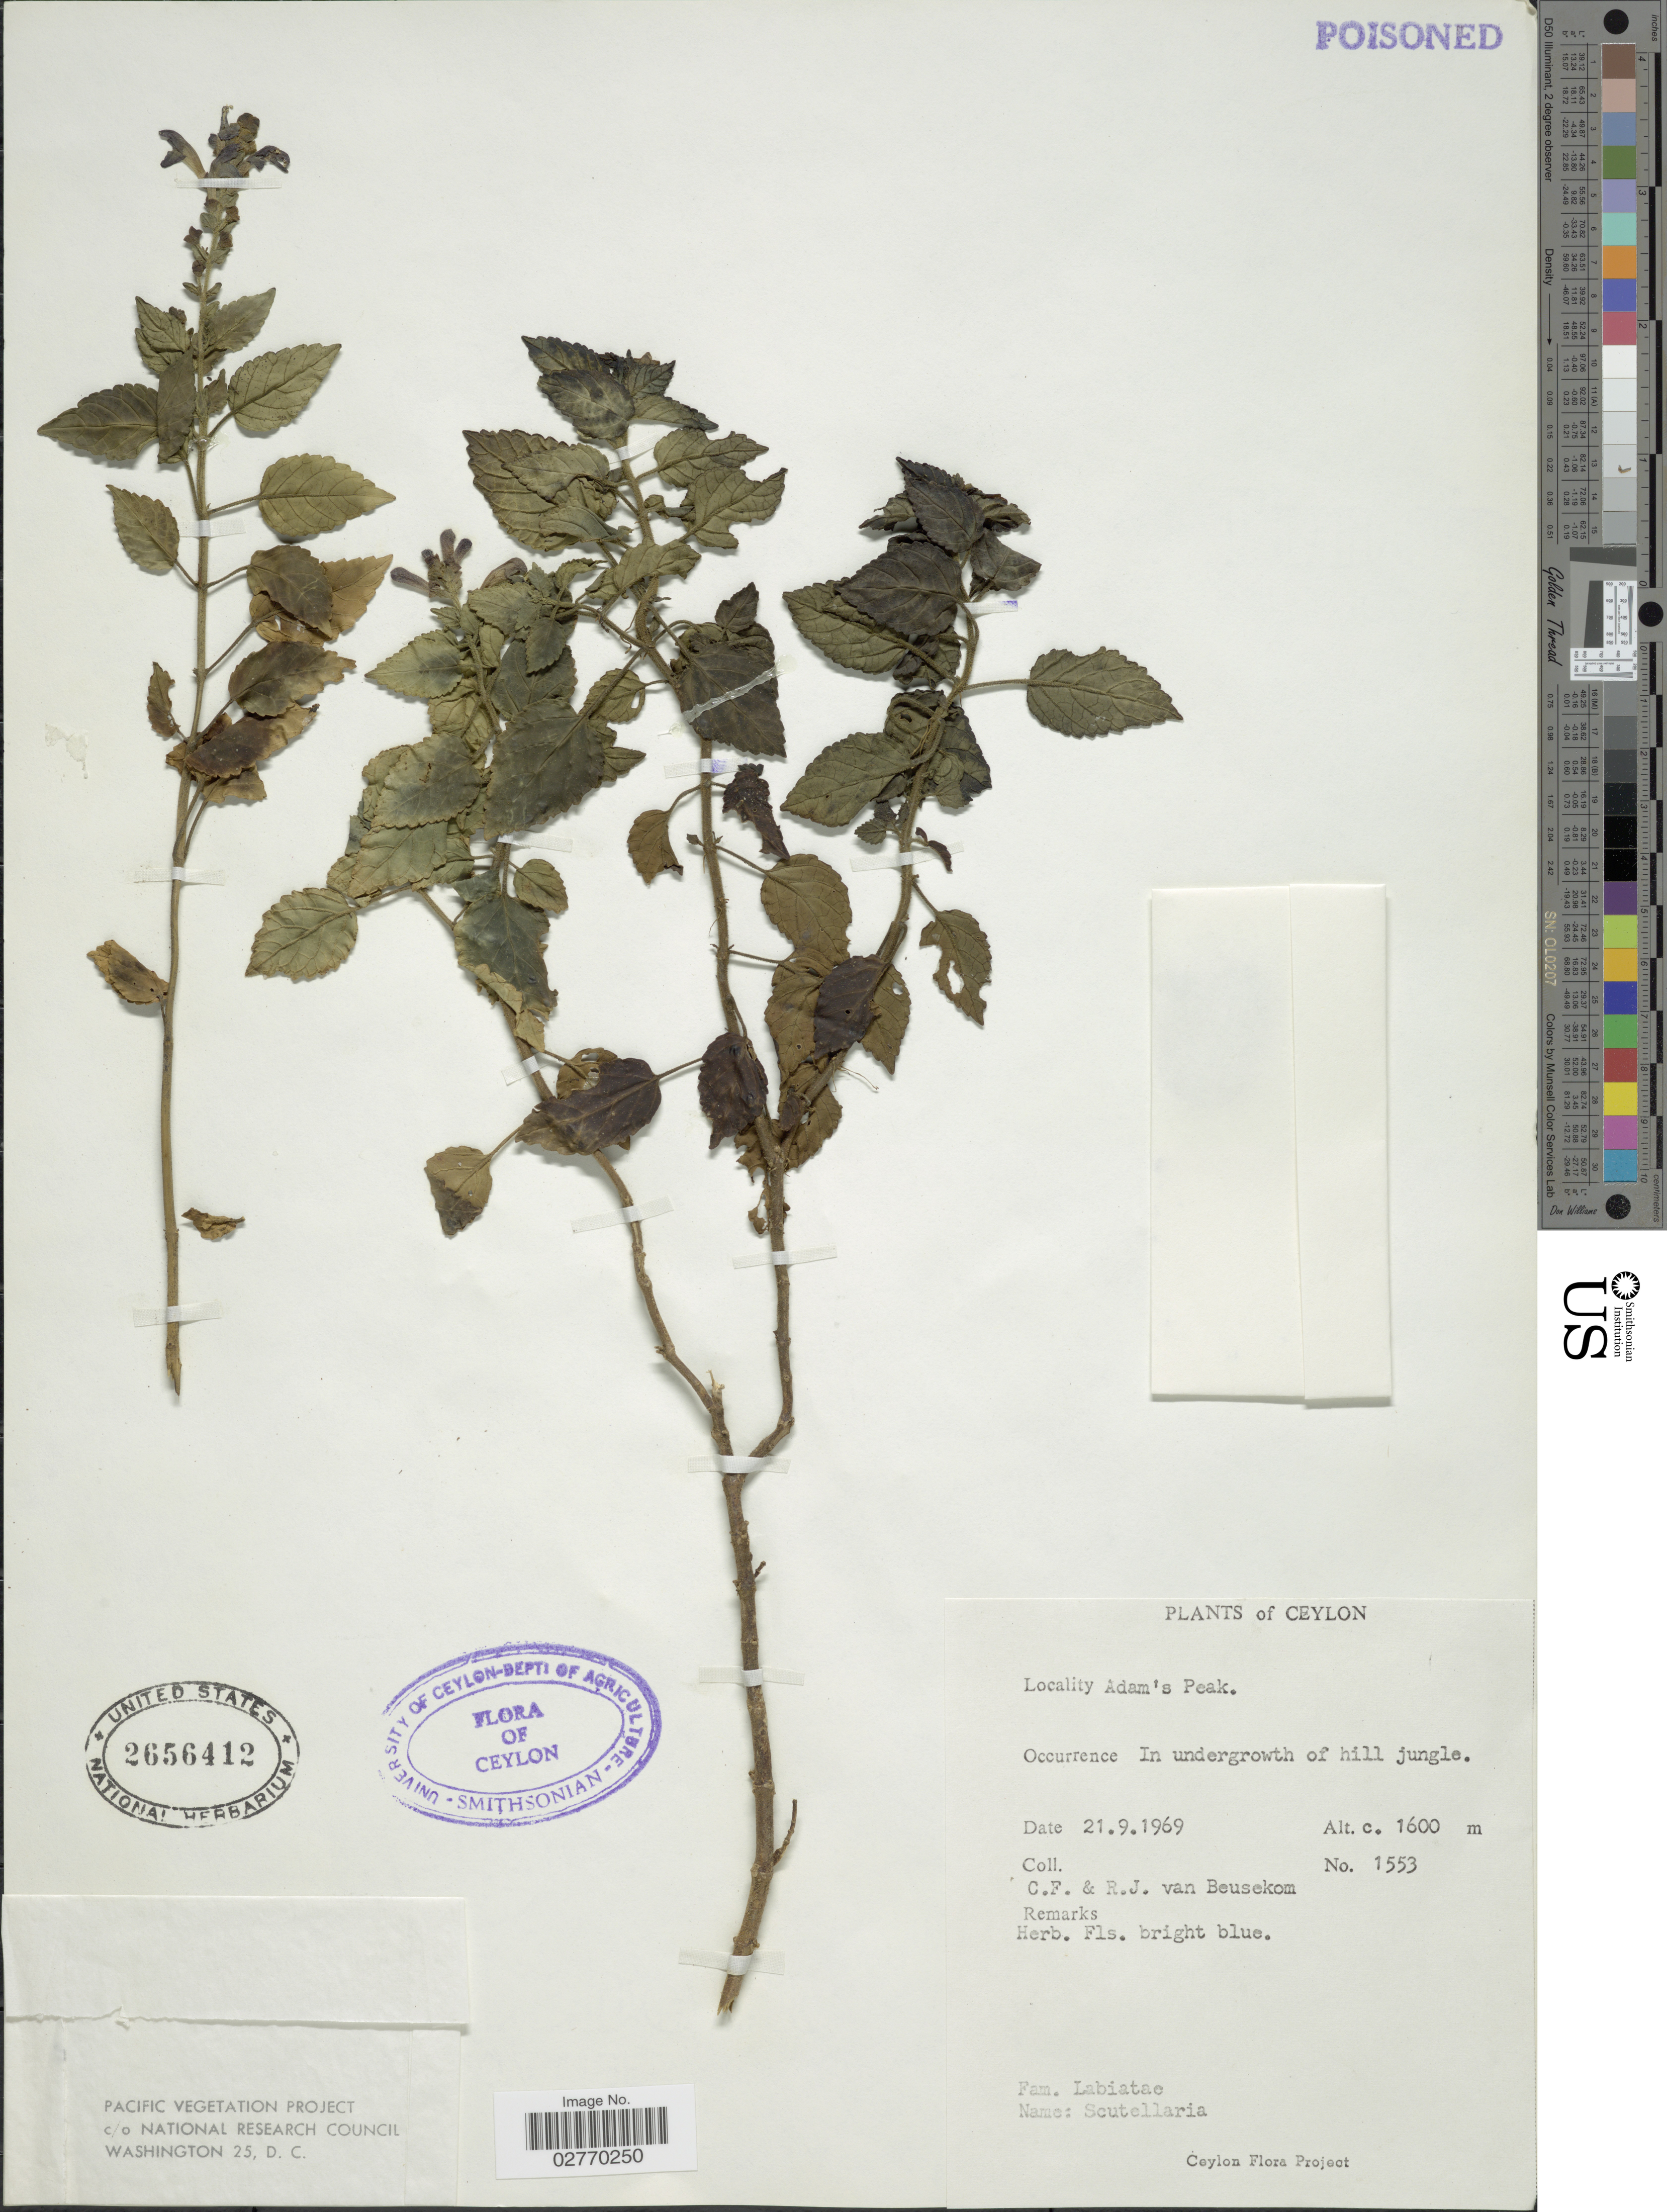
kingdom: Plantae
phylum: Tracheophyta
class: Magnoliopsida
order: Lamiales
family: Lamiaceae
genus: Scutellaria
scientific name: Scutellaria sp.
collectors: C. F. Beusekom & P. A. Rydberg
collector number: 1553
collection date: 1969-09-21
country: Sri Lanka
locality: Ceylon. Adam's Peak. In undergrowth of hill jungle.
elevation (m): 1600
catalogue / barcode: US 2656412